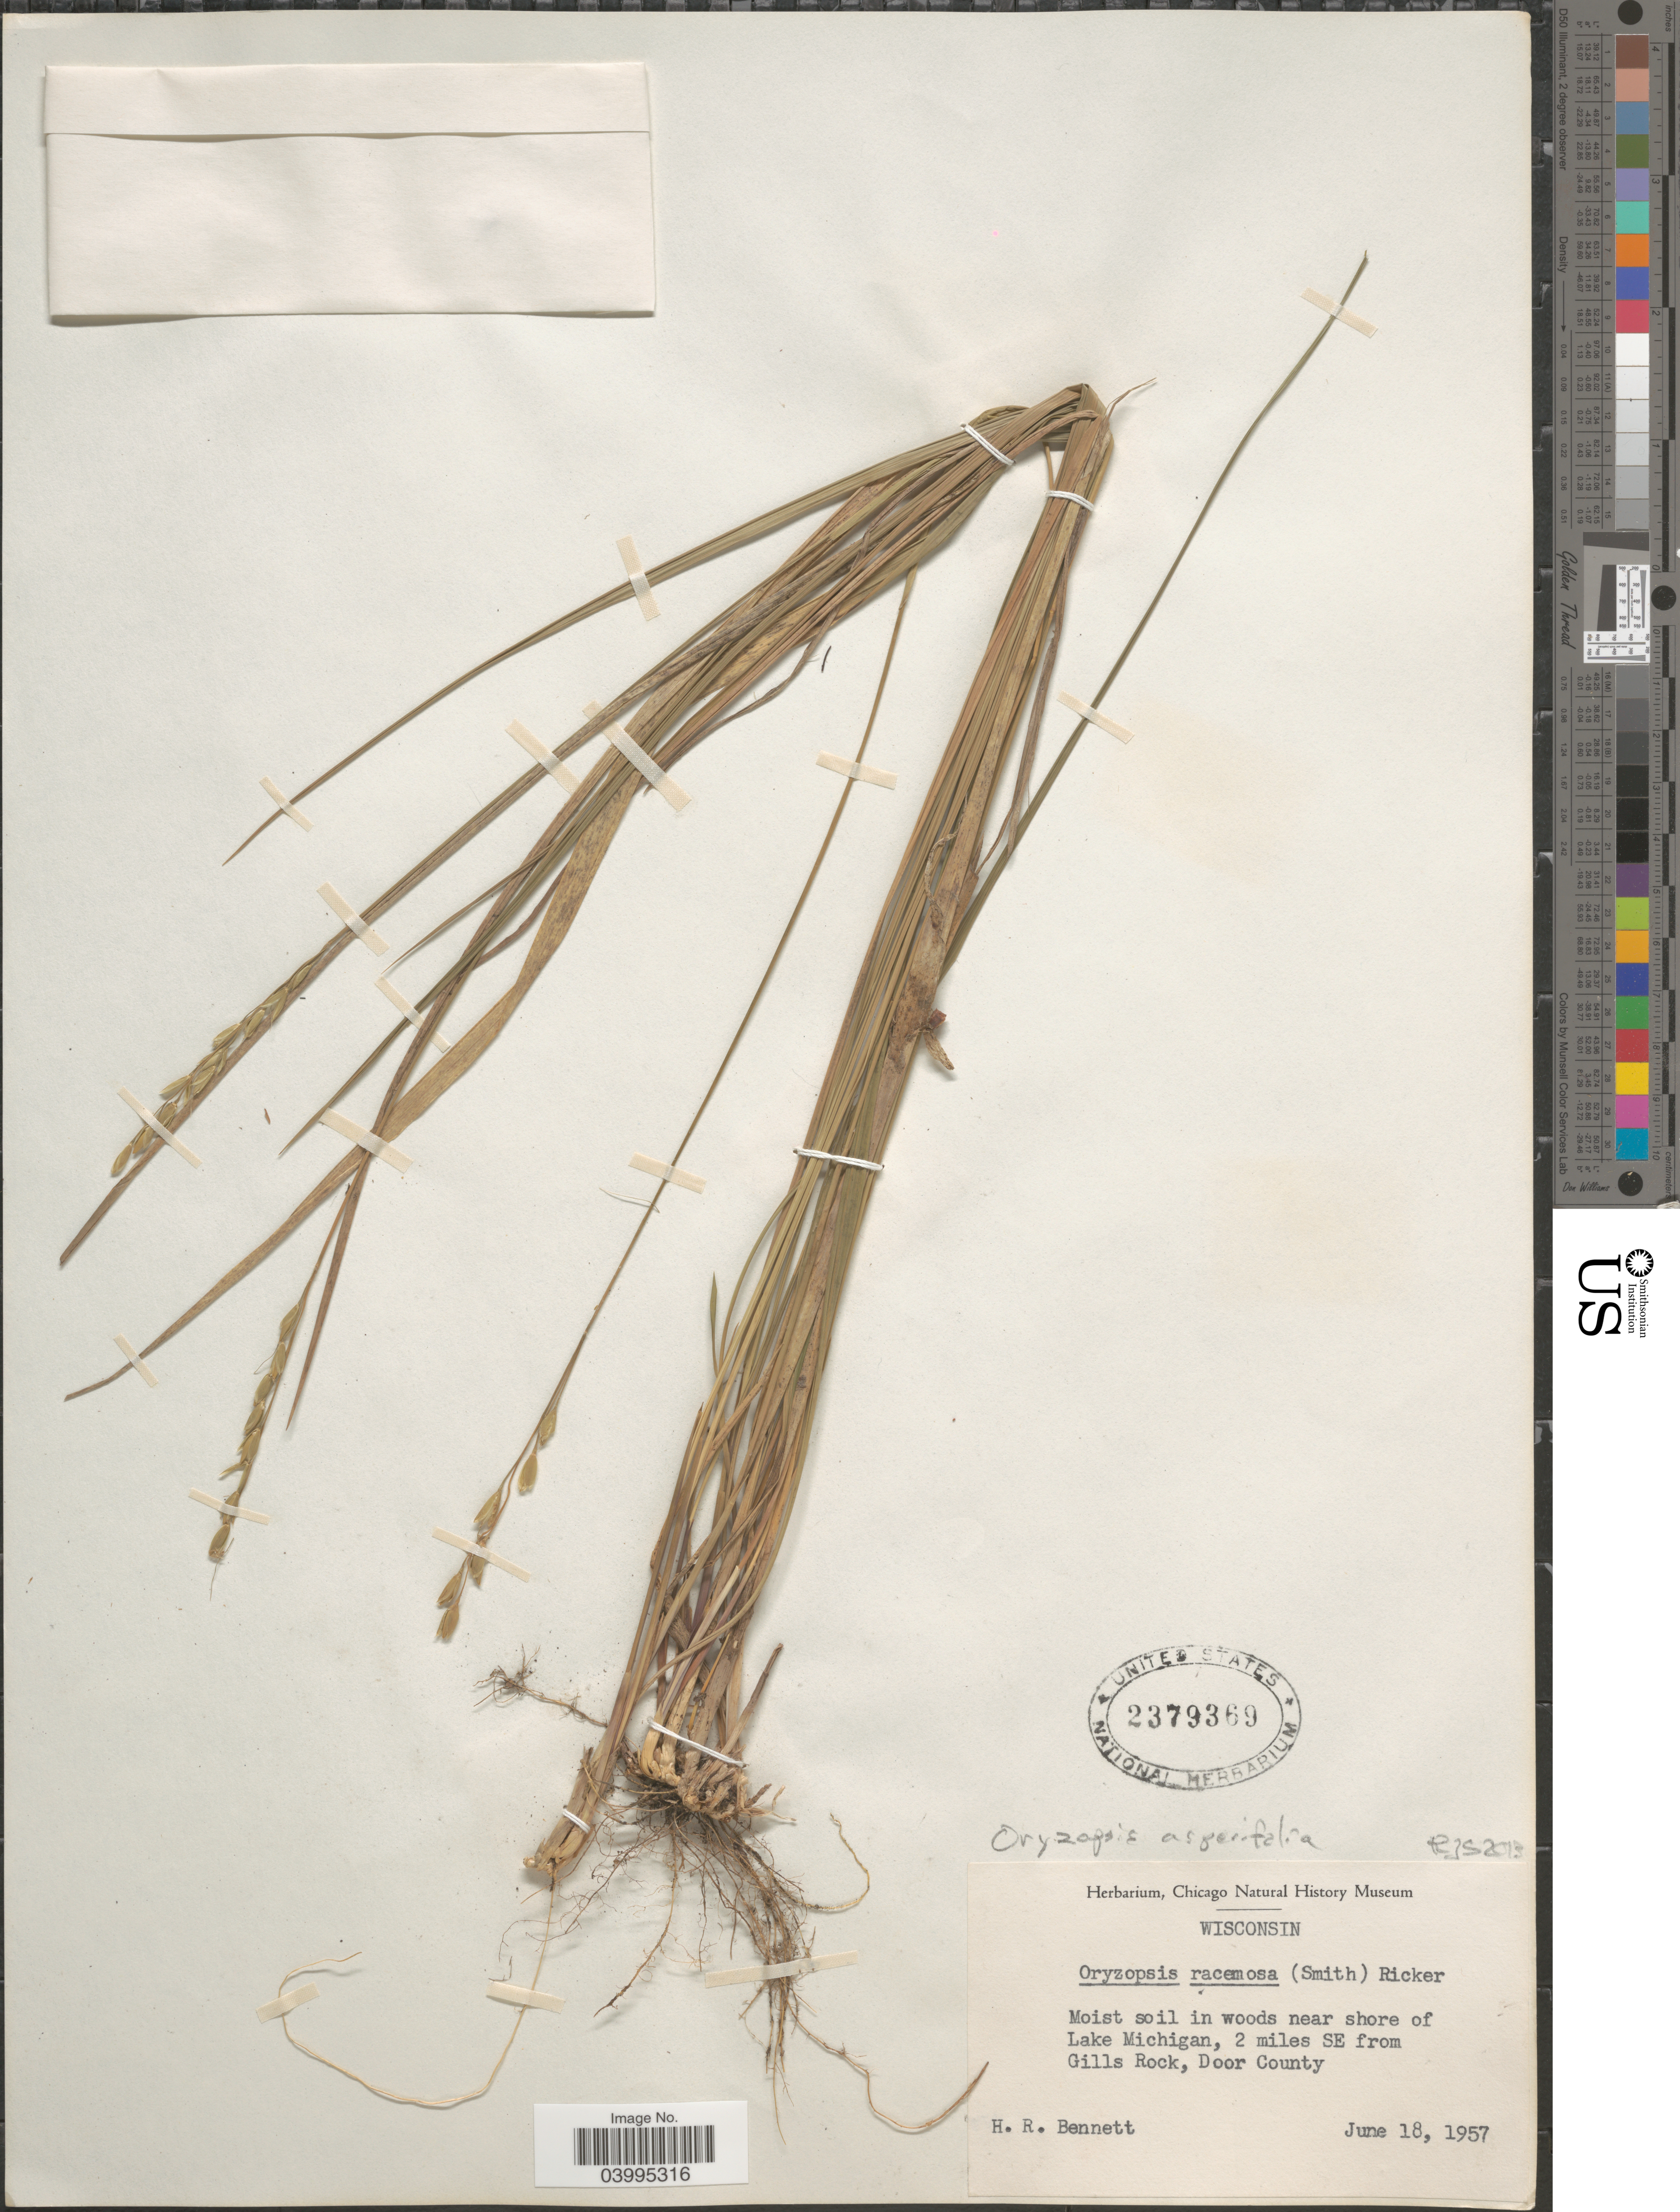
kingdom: Plantae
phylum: Tracheophyta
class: Liliopsida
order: Poales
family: Poaceae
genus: Oryzopsis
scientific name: Oryzopsis asperifolia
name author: Michx.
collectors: H. R. Bennett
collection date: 1957-06-18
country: United States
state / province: Wisconsin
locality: Moist soil in woods near shore of Lake Michigan, 2 miles SE from Gills Rock, Door County.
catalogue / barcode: US 2379369